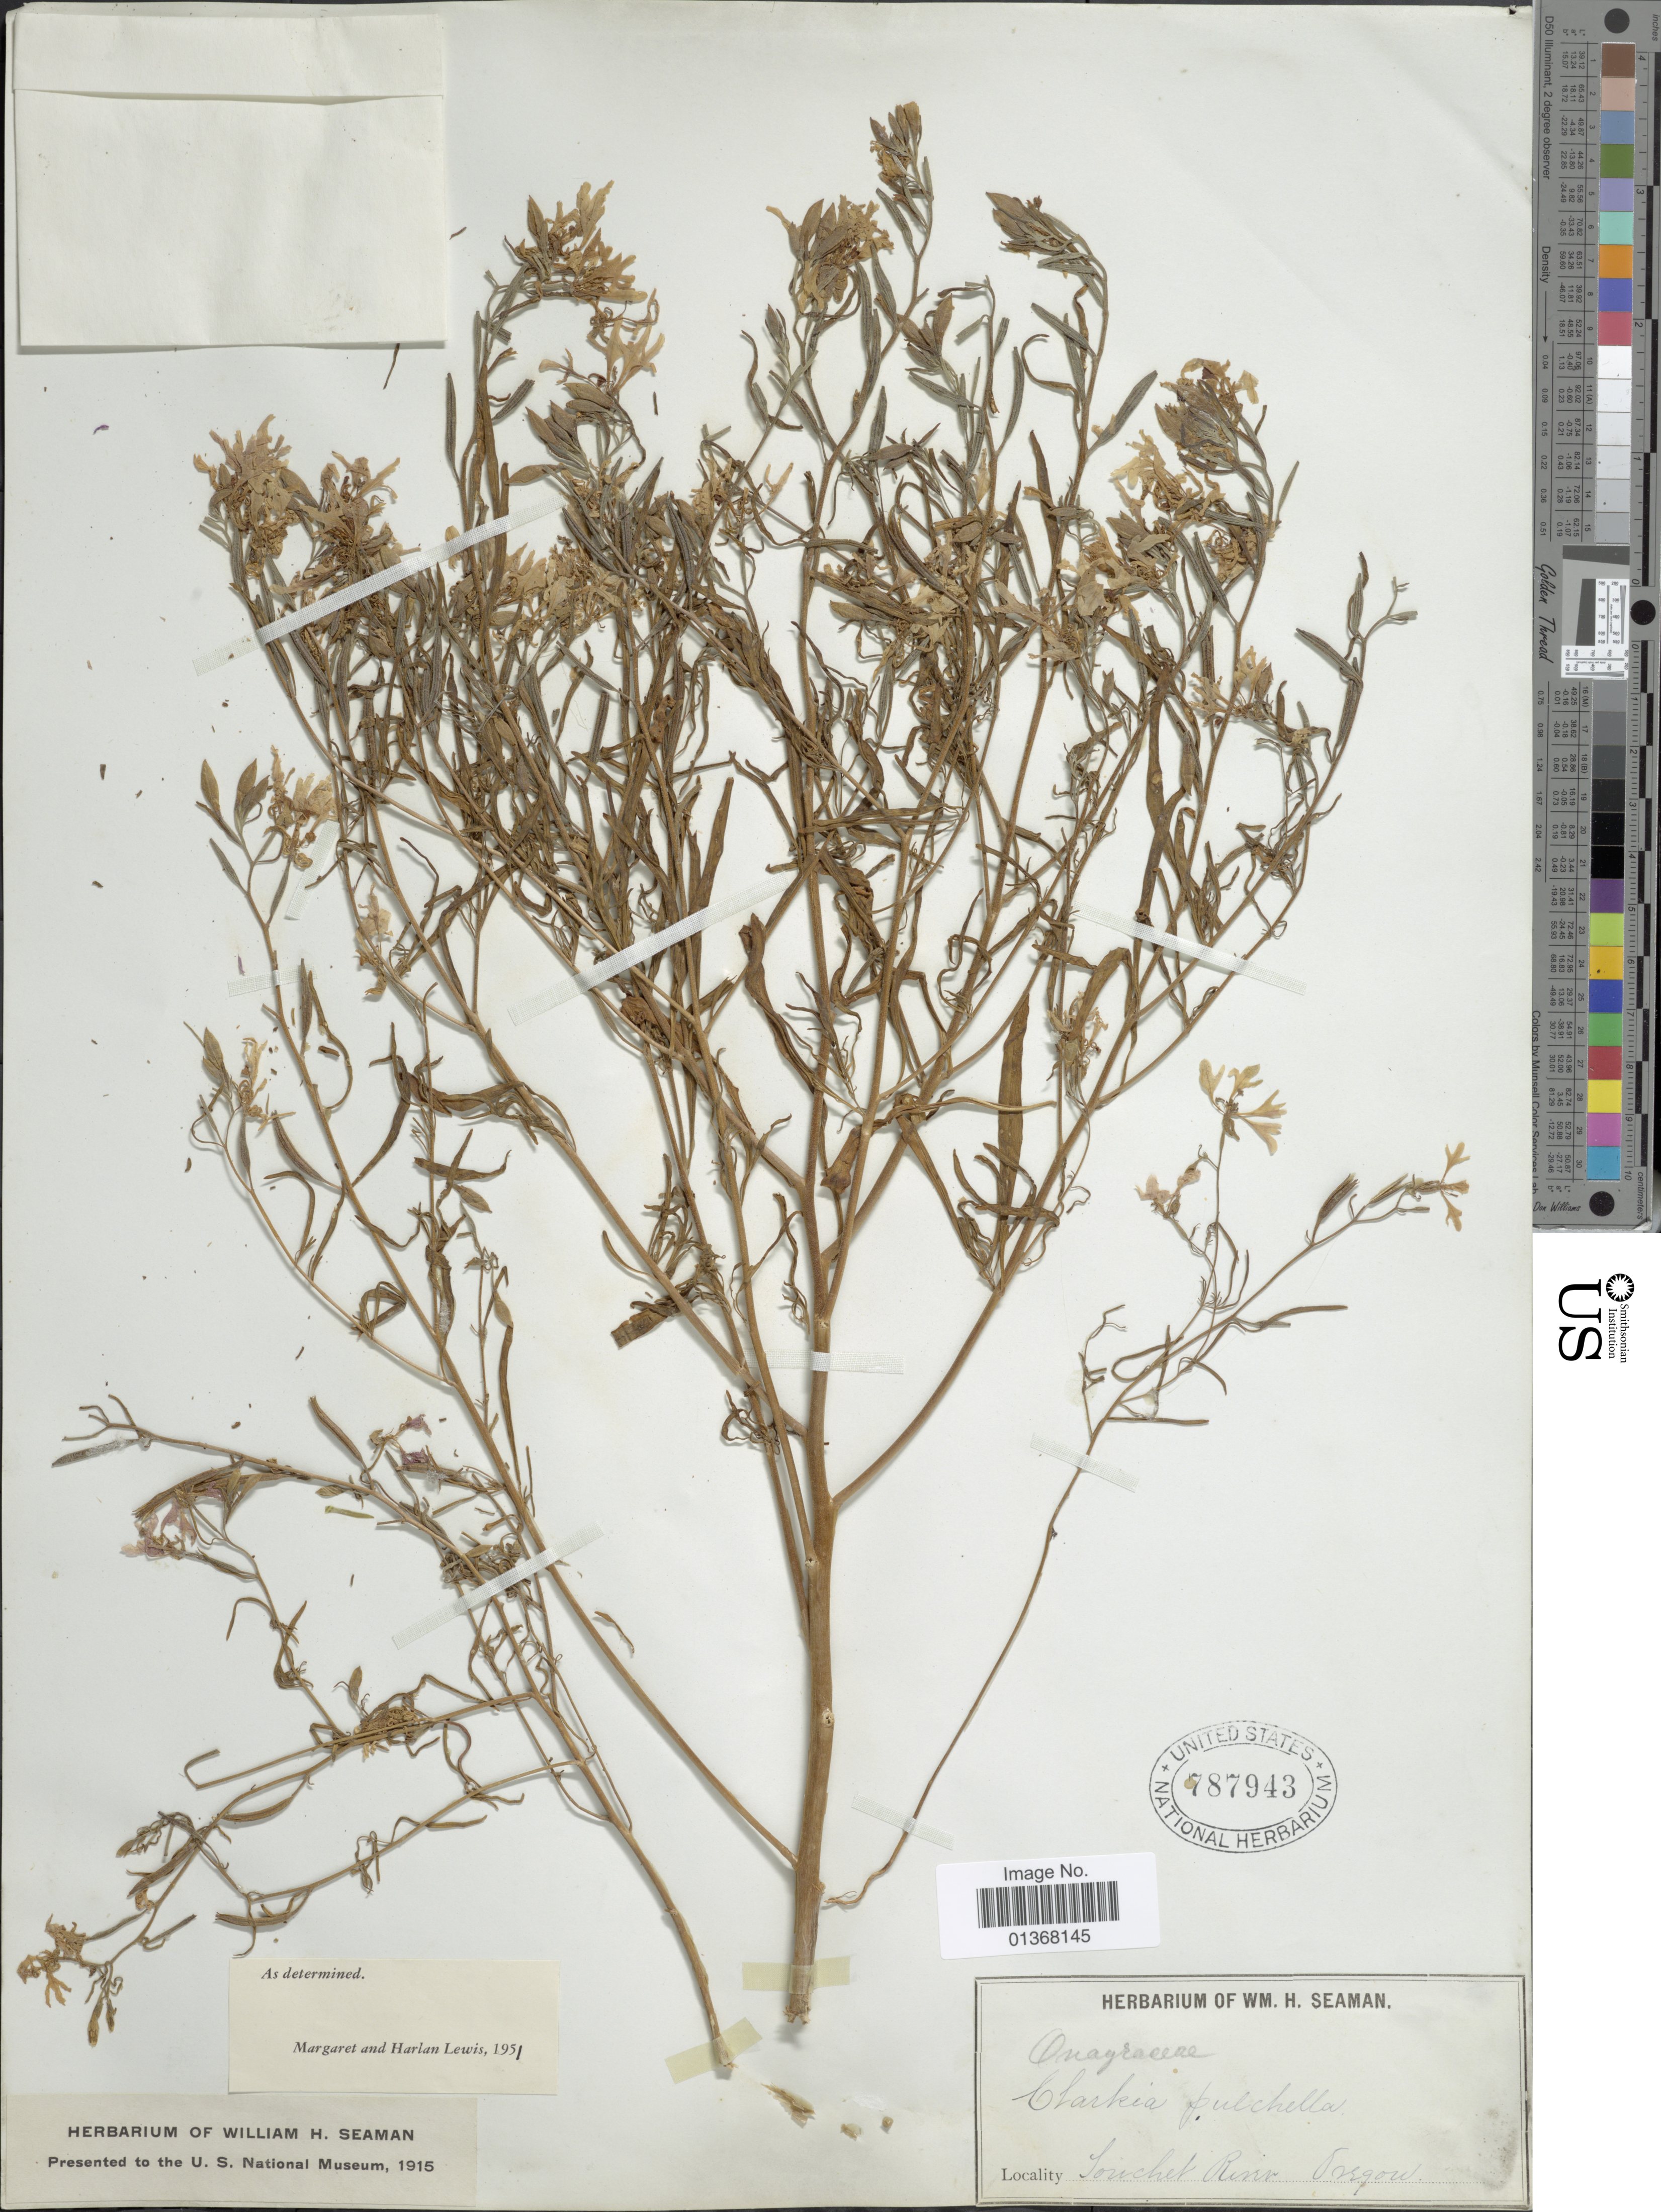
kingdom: Plantae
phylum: Tracheophyta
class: Magnoliopsida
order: Myrtales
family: Onagraceae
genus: Clarkia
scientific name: Clarkia pulchella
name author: Pursh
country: United States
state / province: Oregon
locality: Souchet River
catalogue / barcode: US 787943